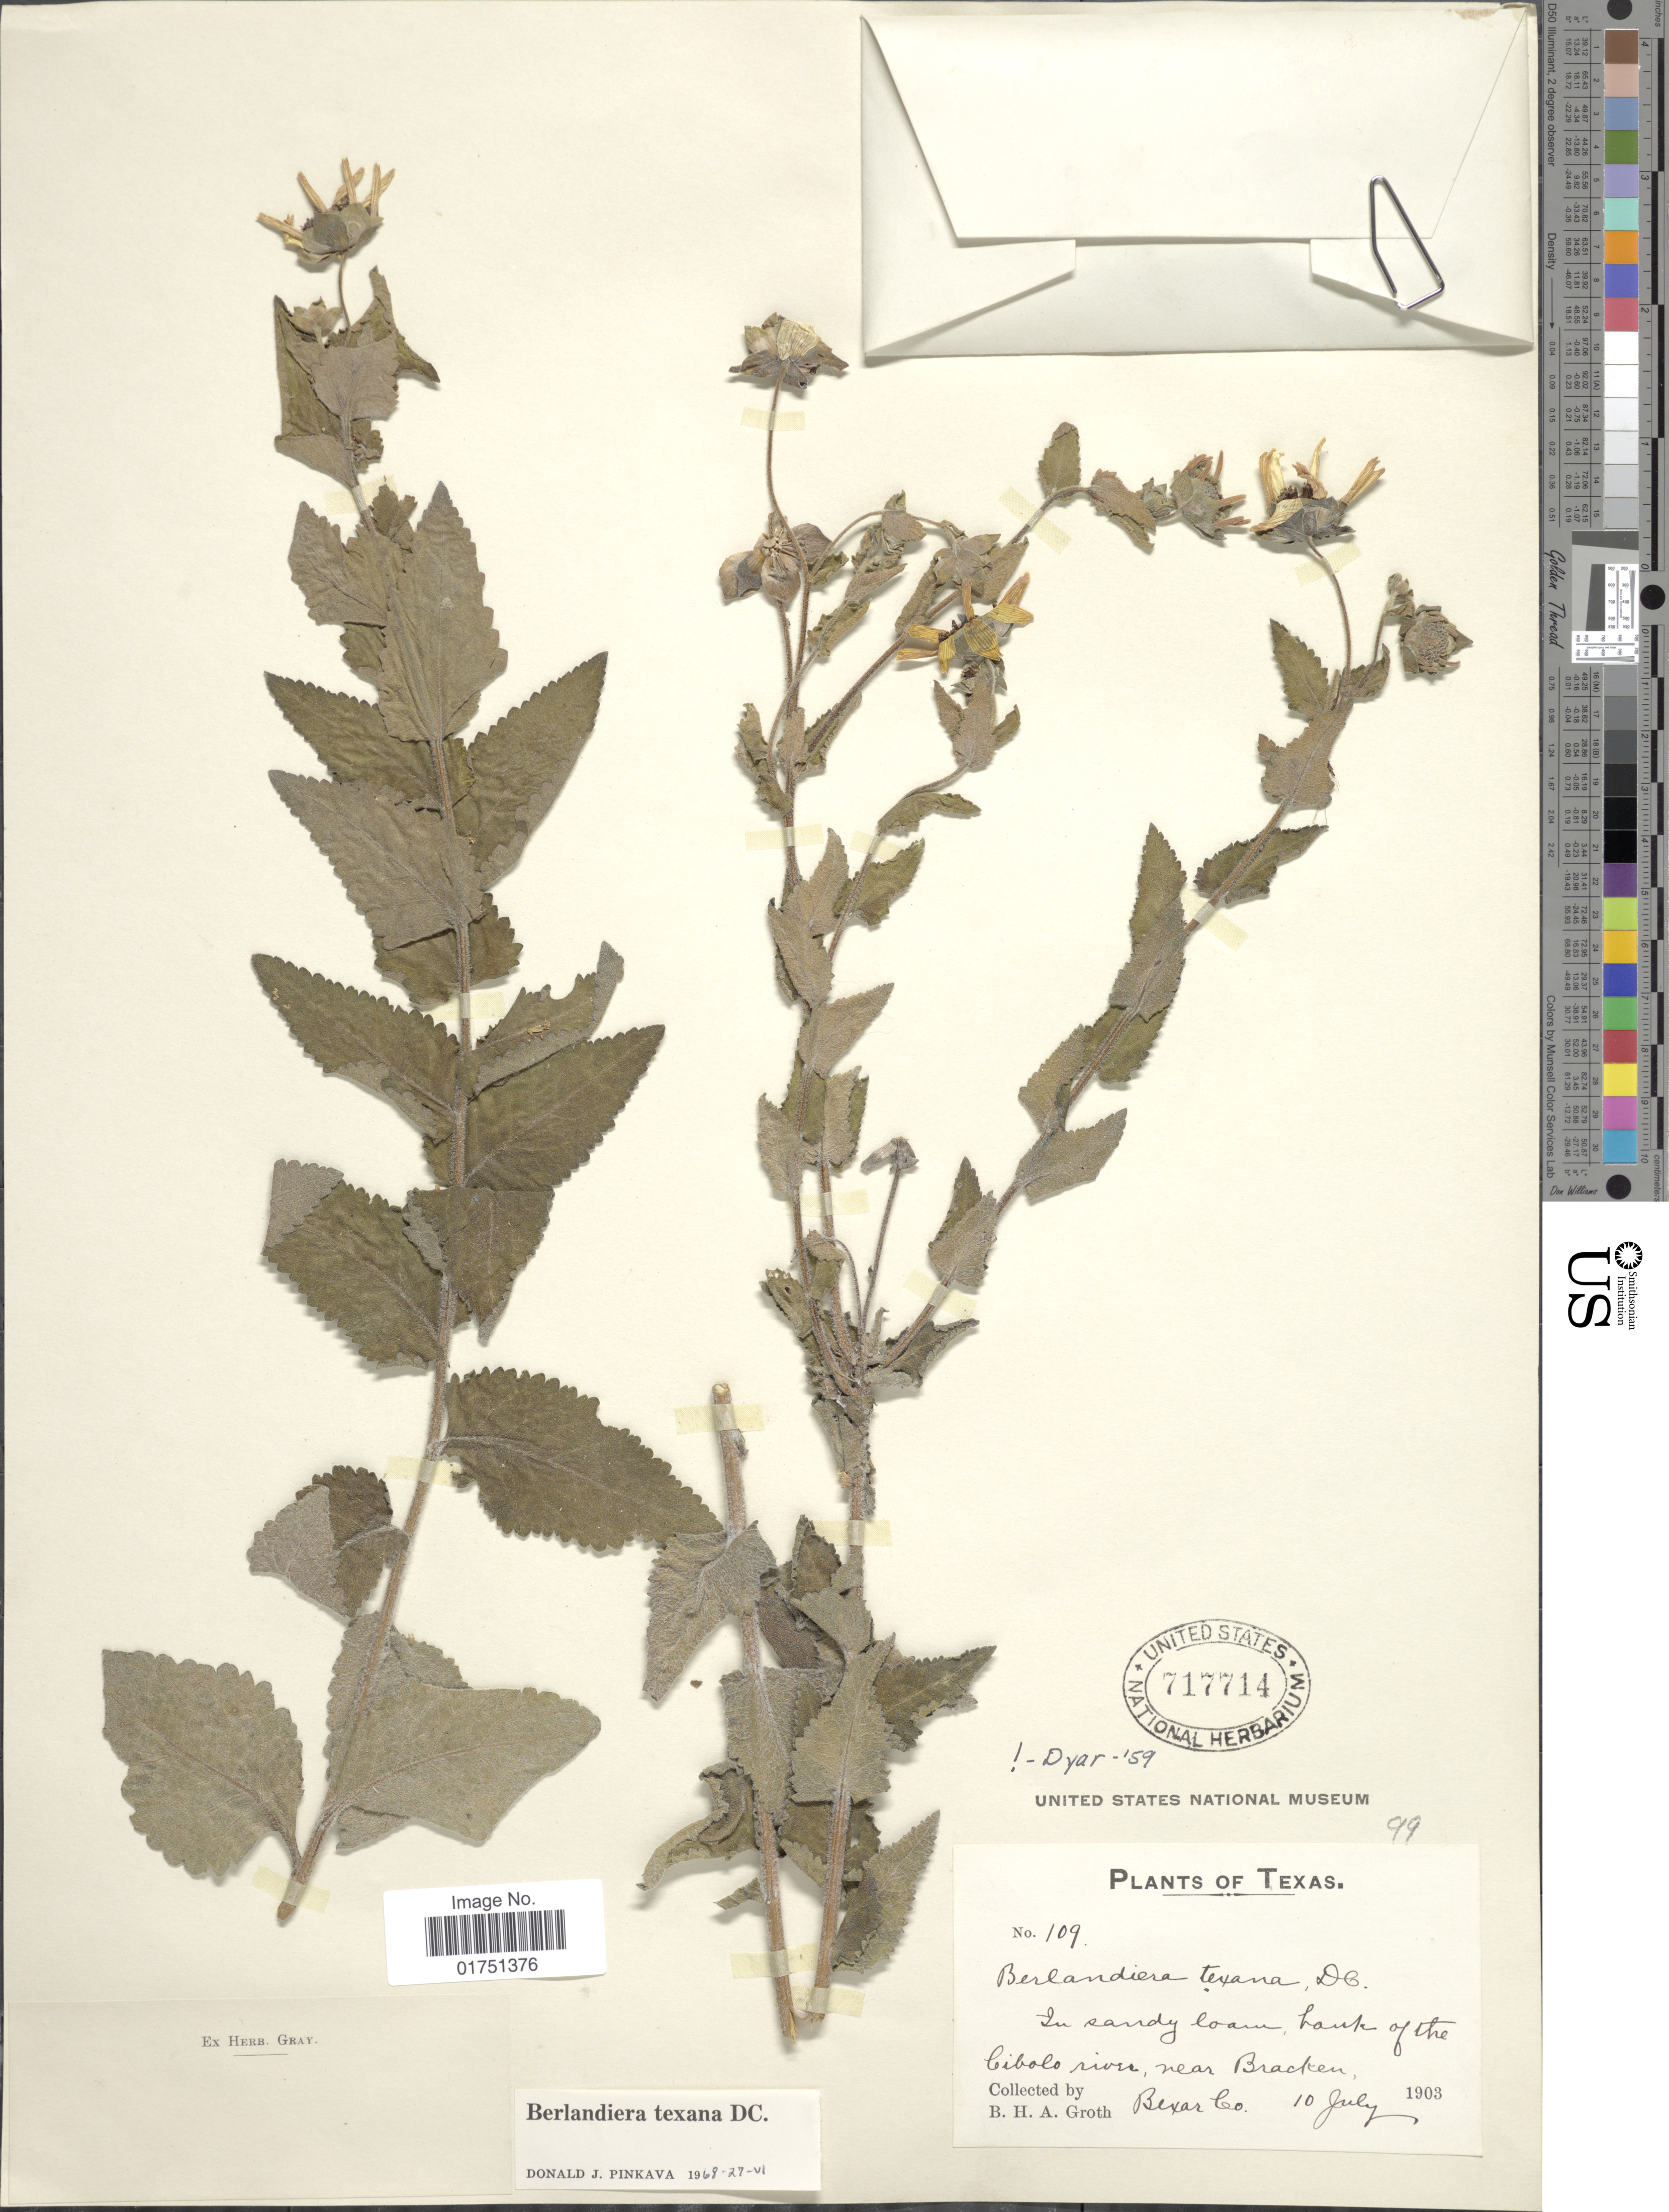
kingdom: Plantae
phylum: Tracheophyta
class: Magnoliopsida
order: Asterales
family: Asteraceae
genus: Berlandiera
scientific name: Berlandiera texana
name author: DC.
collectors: B. Groth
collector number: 109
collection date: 1903-07-10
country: United States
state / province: Texas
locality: In sandy loam, bank of the Cobolo river, near Bracken. Bexar Co.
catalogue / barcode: US 717714